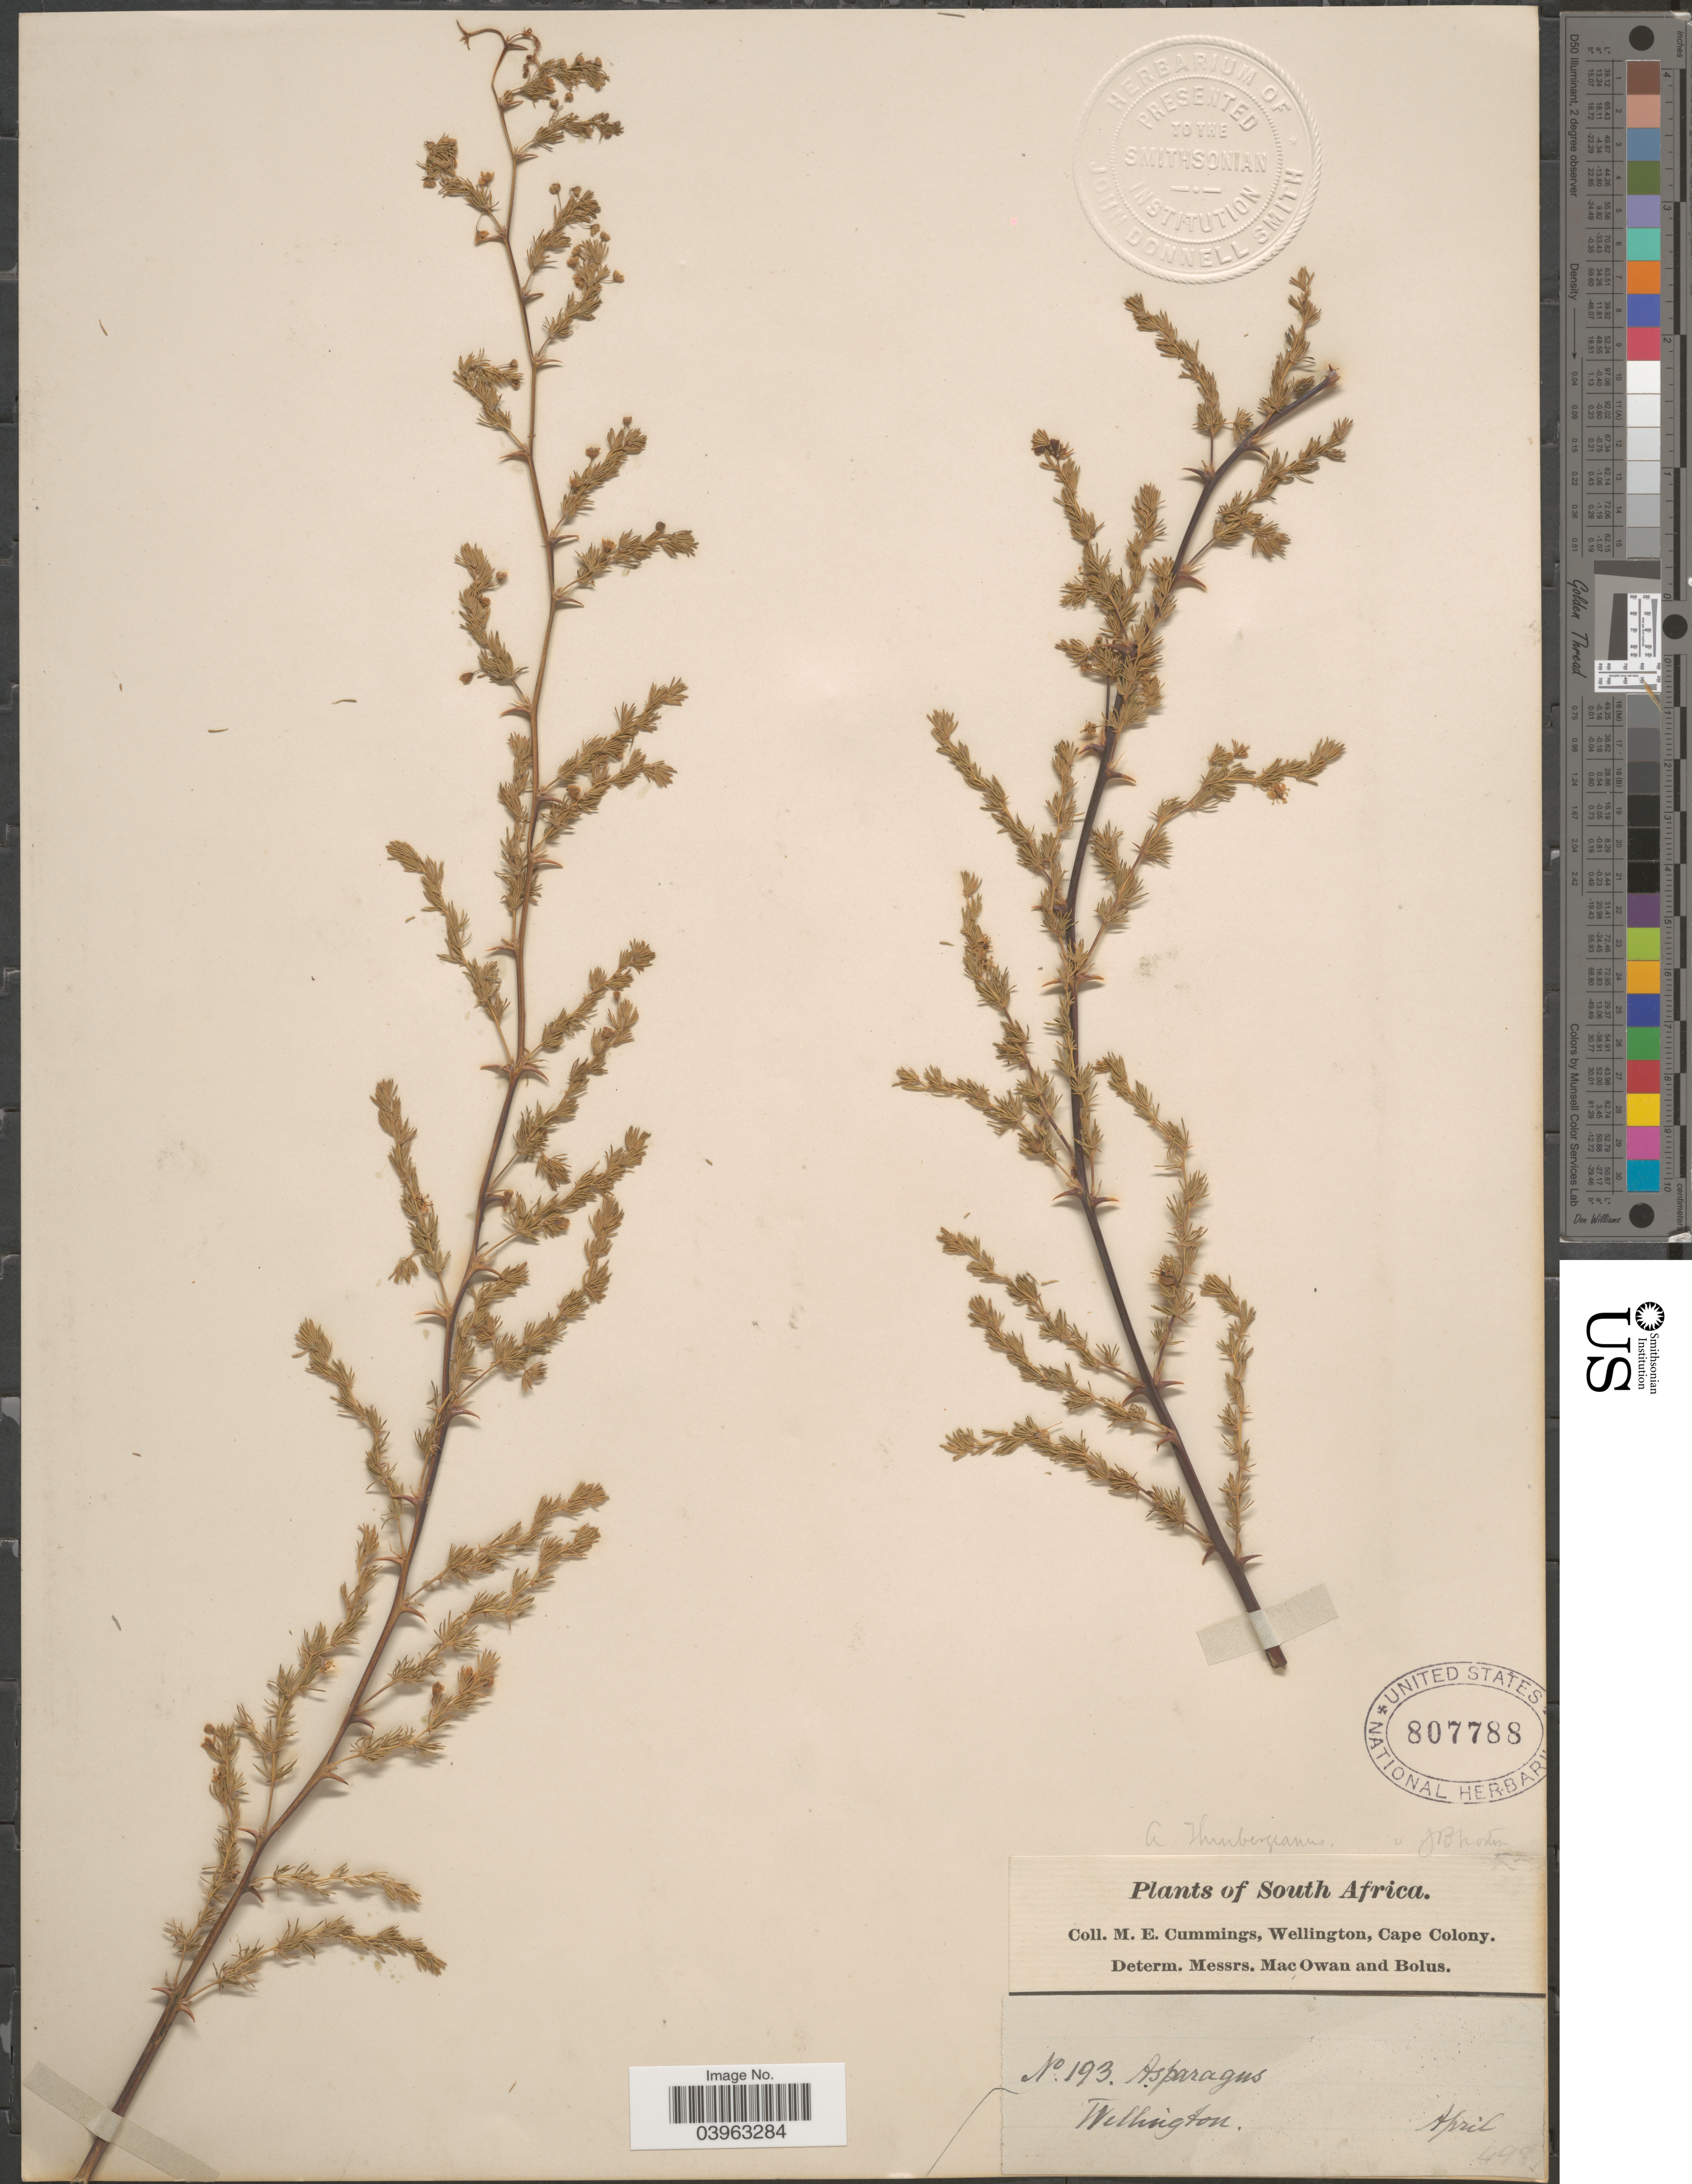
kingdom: Plantae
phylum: Tracheophyta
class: Liliopsida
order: Asparagales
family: Asparagaceae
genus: Asparagus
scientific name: Asparagus thunbergianus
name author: Schult. f.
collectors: M. E. Cummings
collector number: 193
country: South Africa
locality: Wellington. Cape Colony.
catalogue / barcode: US 807788